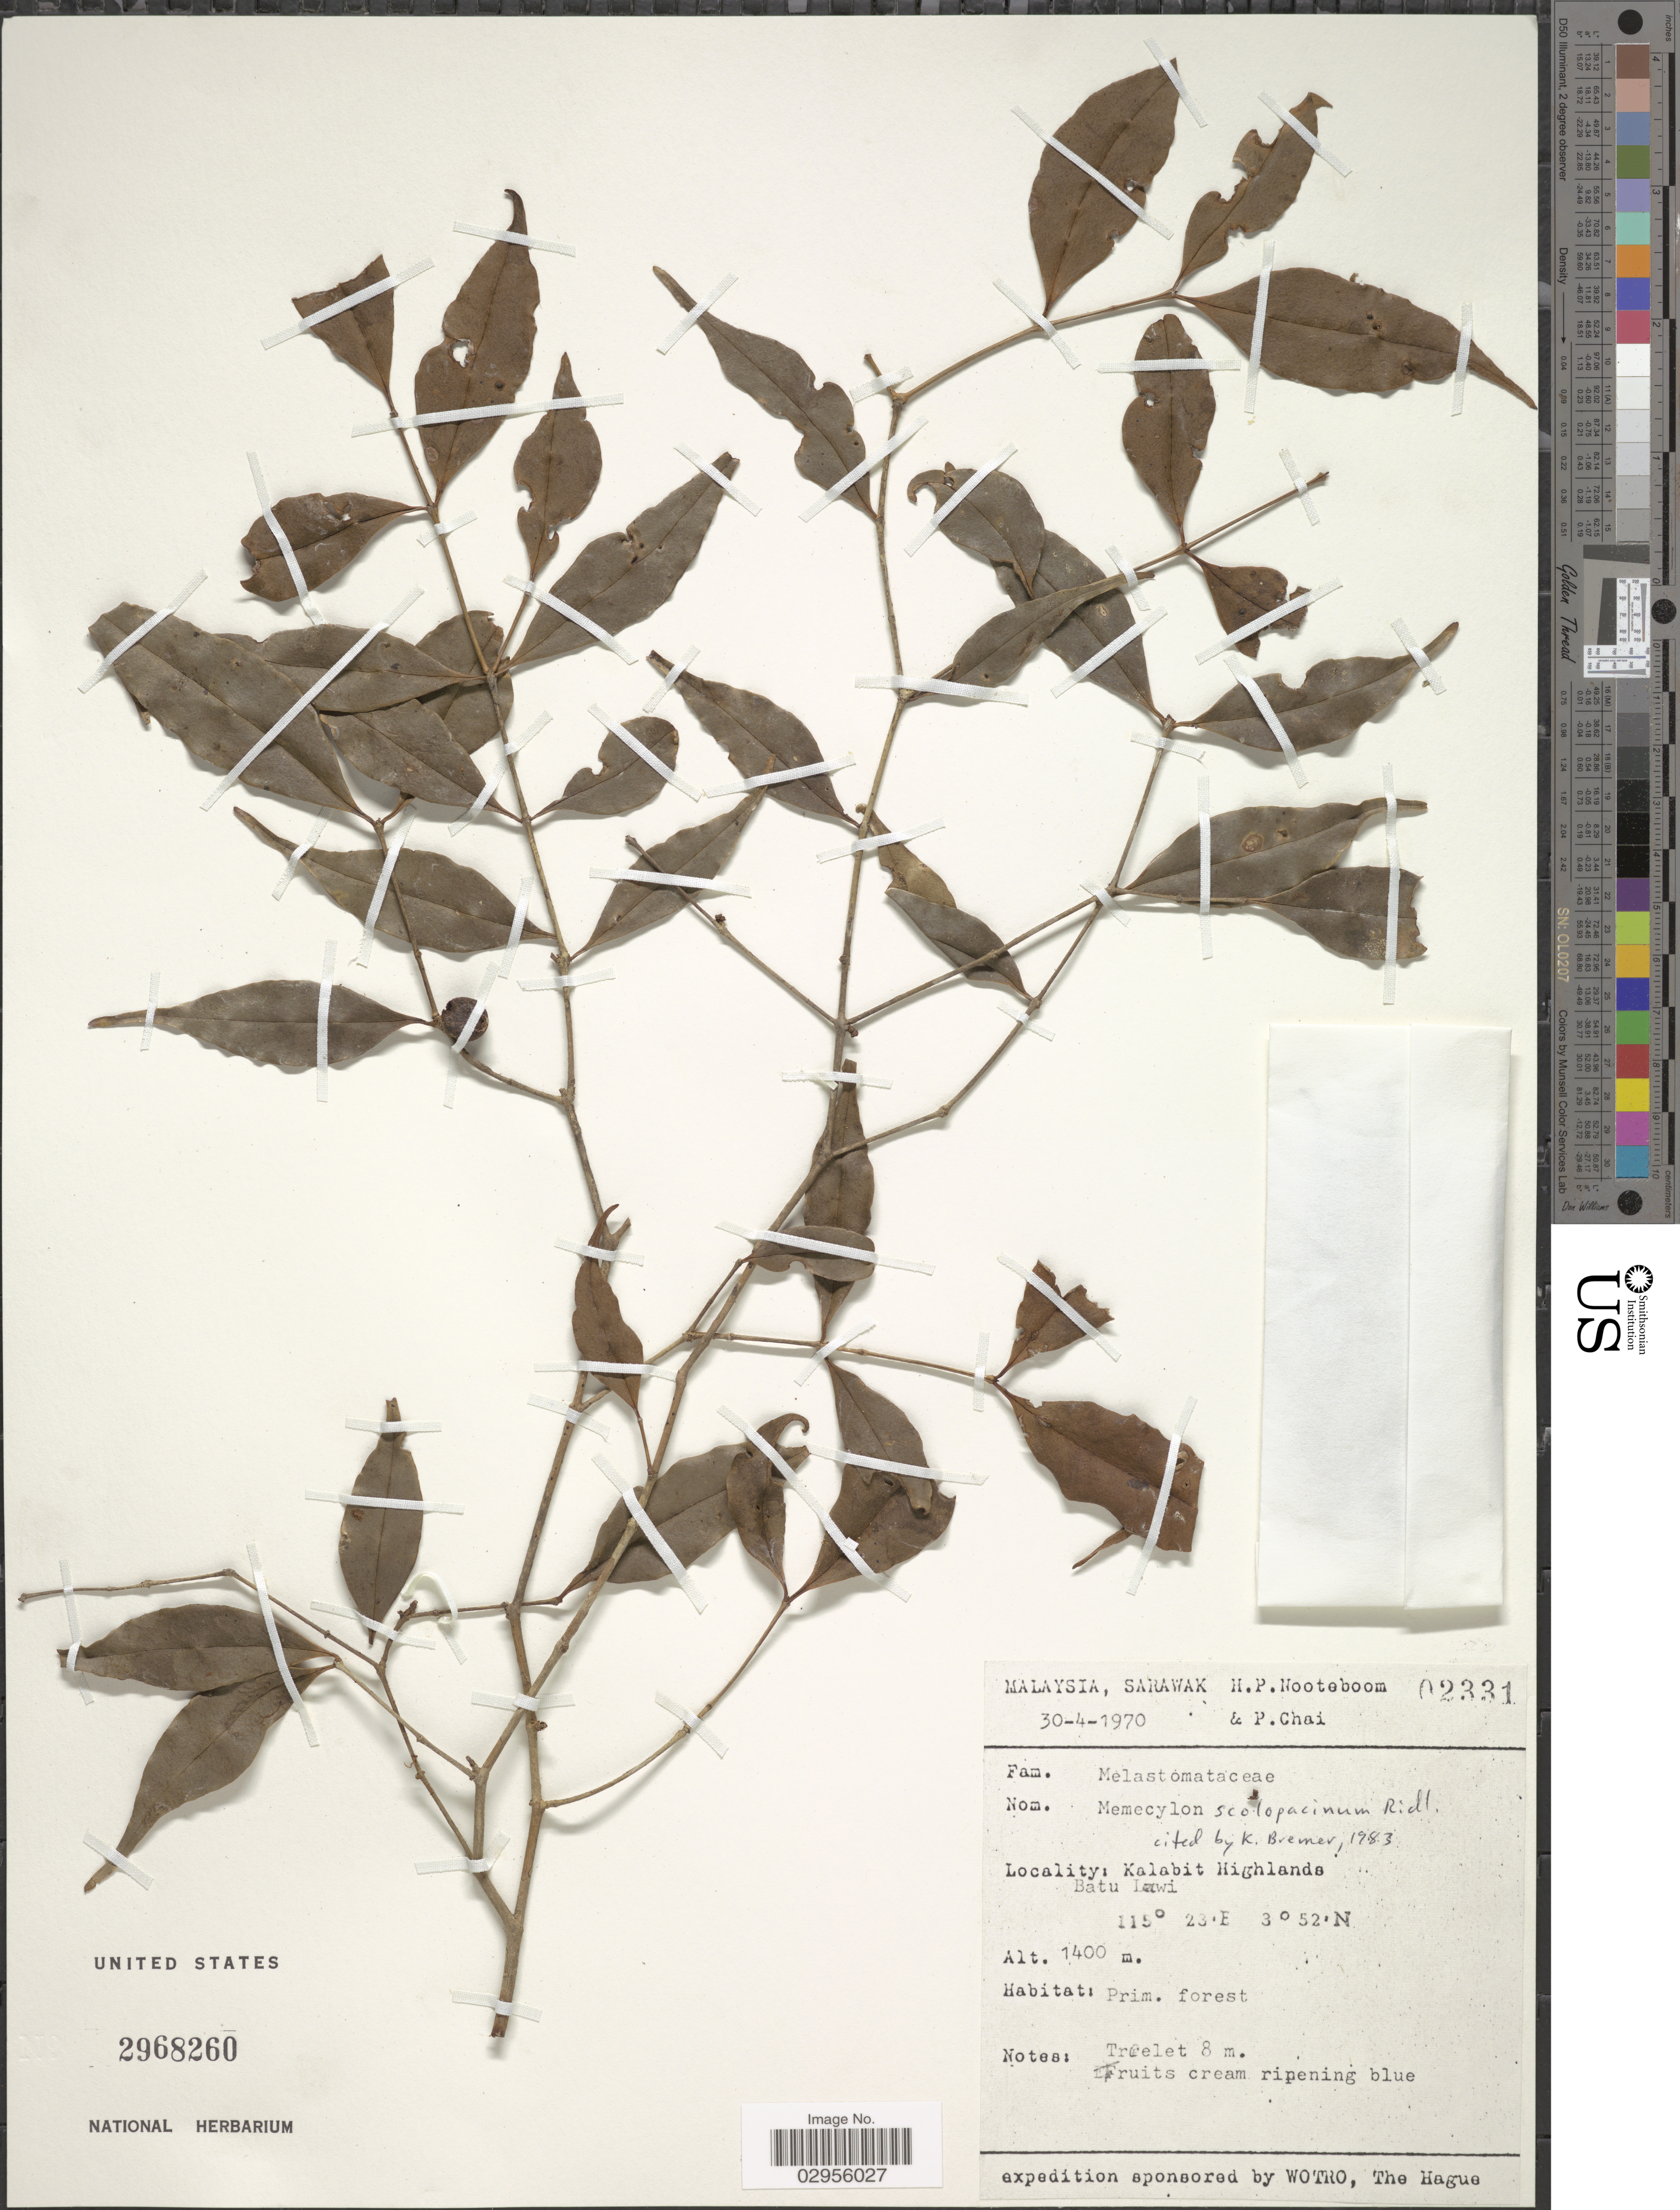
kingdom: Plantae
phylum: Tracheophyta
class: Magnoliopsida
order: Myrtales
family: Melastomataceae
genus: Memecylon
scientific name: Memecylon scolopacinum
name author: Ridl.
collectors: H. P. Nooteboom & P. Chai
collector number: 02331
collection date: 1970-04-30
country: Malaysia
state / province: Sarawak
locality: Kalabit Highlands. Batu Lawi.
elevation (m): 1400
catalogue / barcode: US 2968260